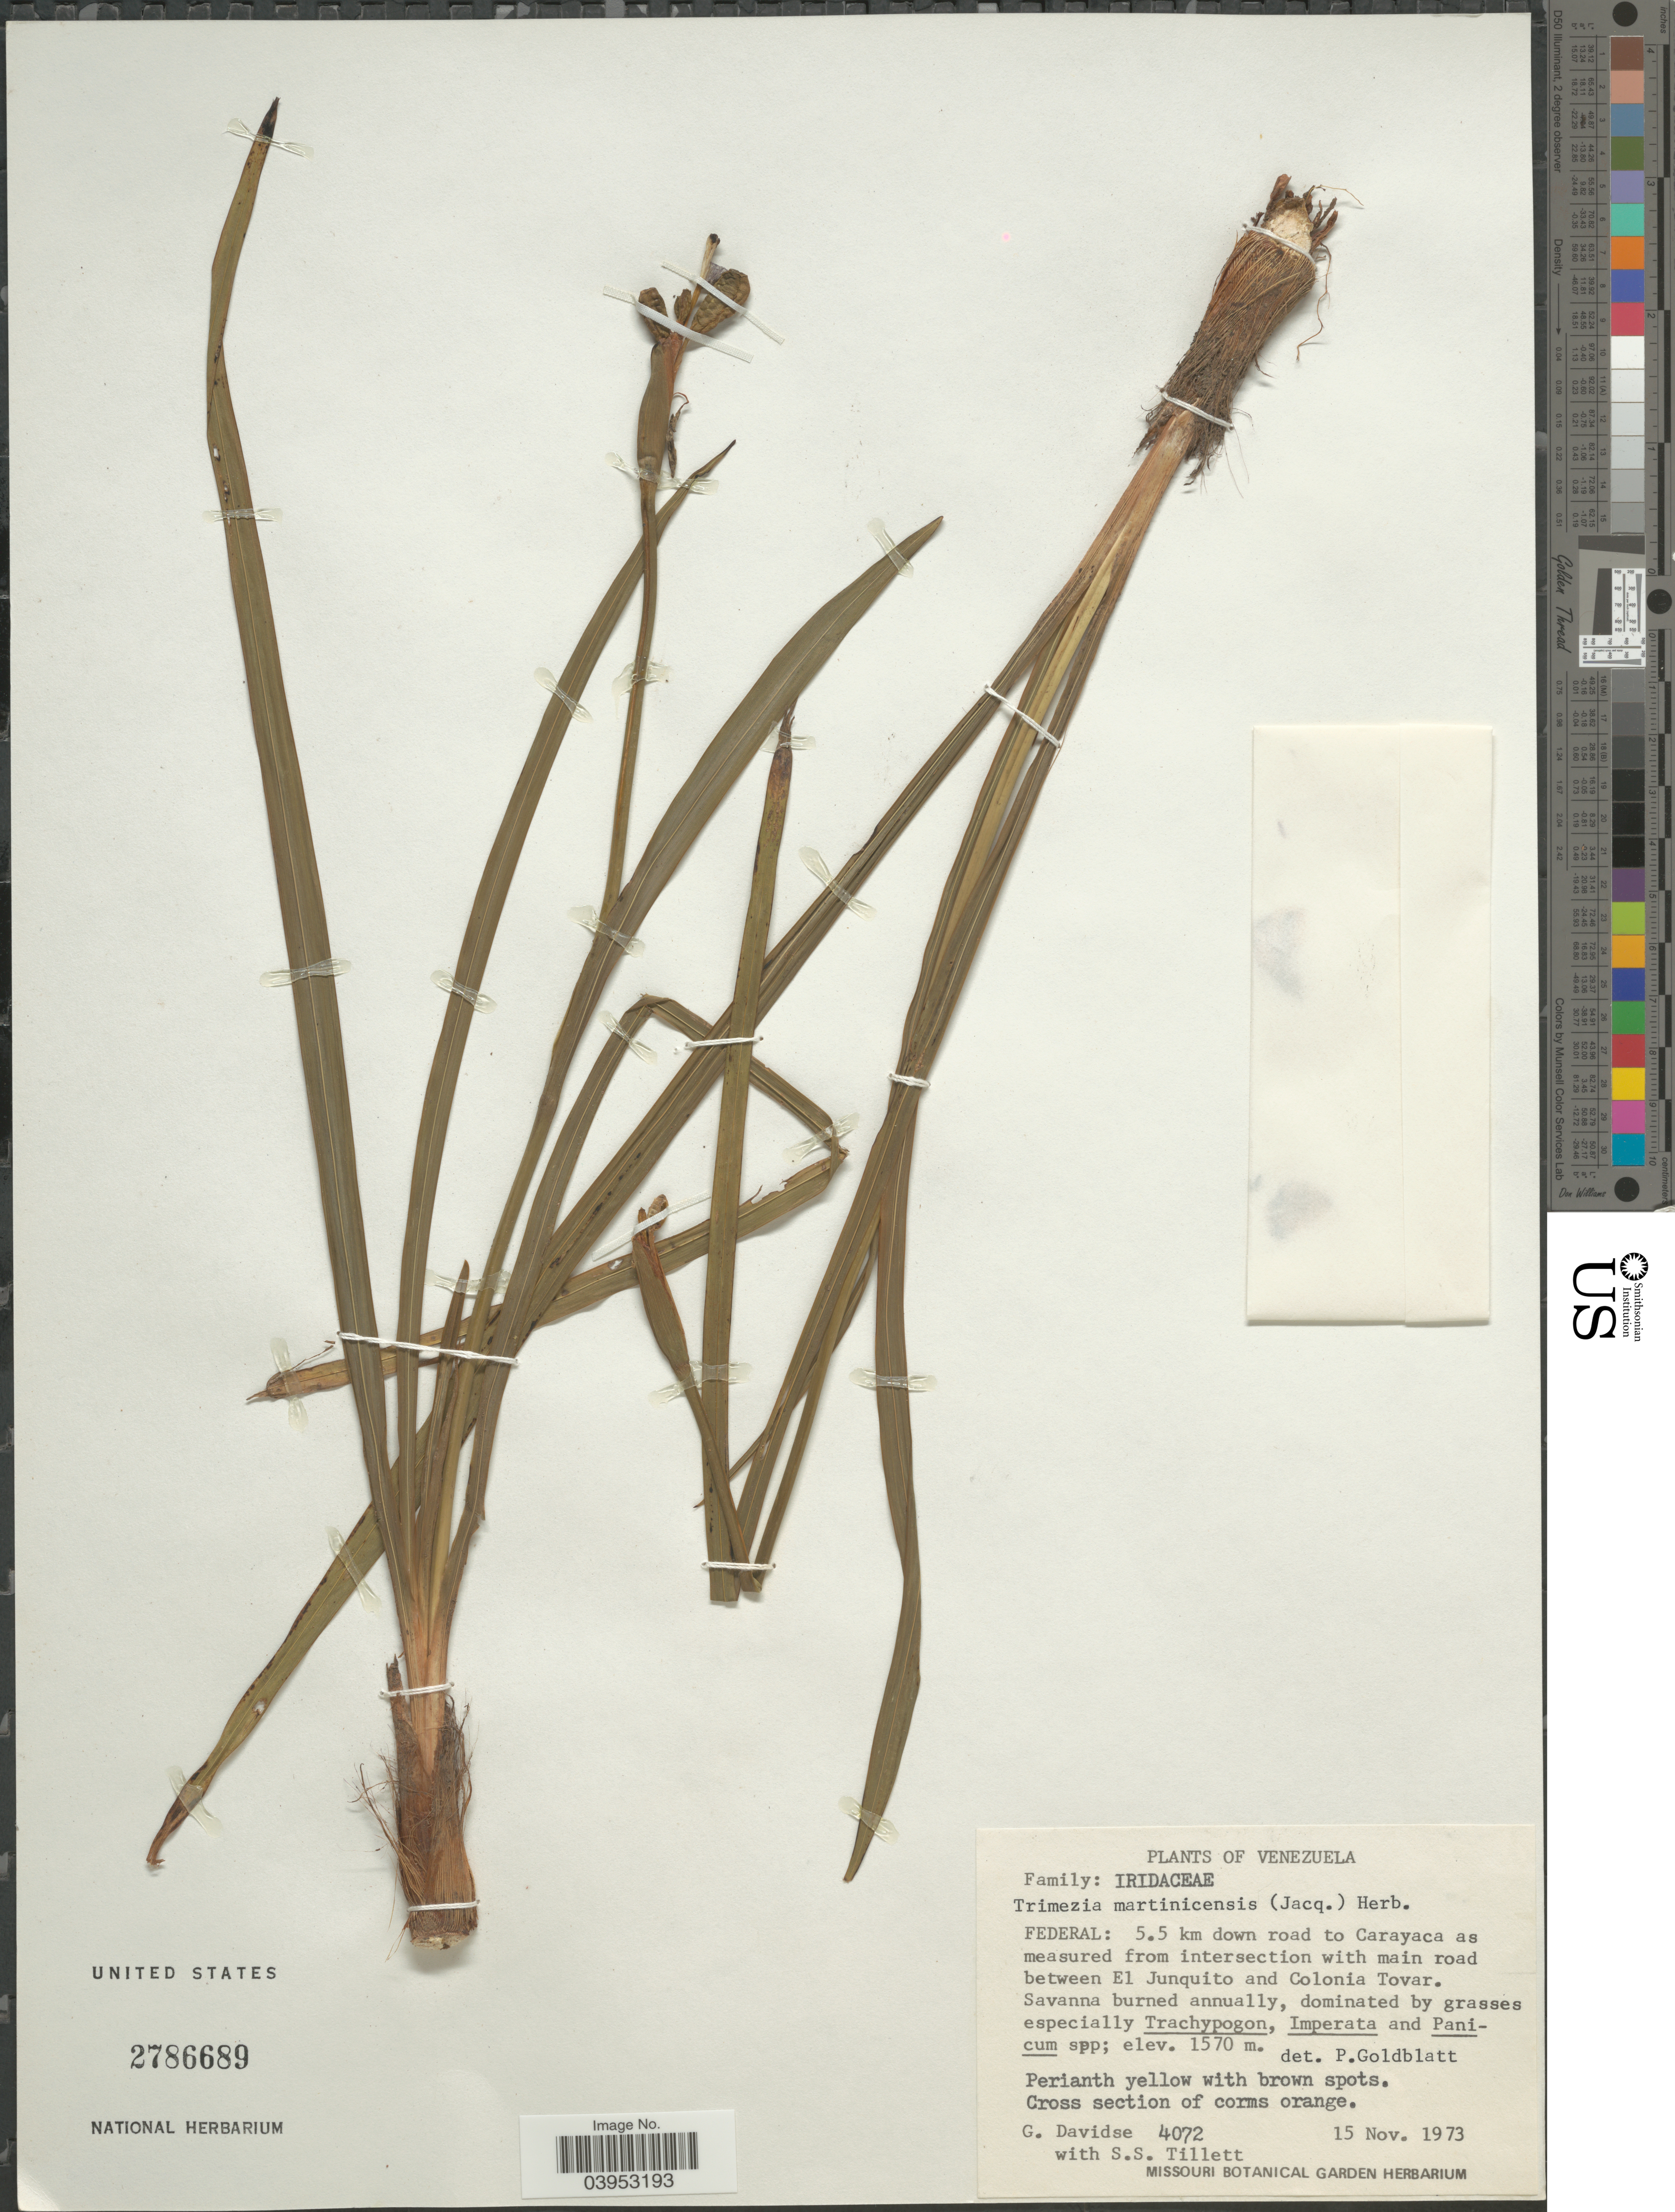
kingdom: Plantae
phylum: Tracheophyta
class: Liliopsida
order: Asparagales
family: Iridaceae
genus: Trimezia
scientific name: Trimezia martinicensis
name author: (Jacq.) Herb.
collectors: G. Davidse & S. S. Tillett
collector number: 4072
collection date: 1973-11-15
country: Venezuela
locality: Federal: 5.5 km down road to Carayaca as measured from intersection with main road between El Junquito and Colonia Tovar.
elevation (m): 1570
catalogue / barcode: US 2786689